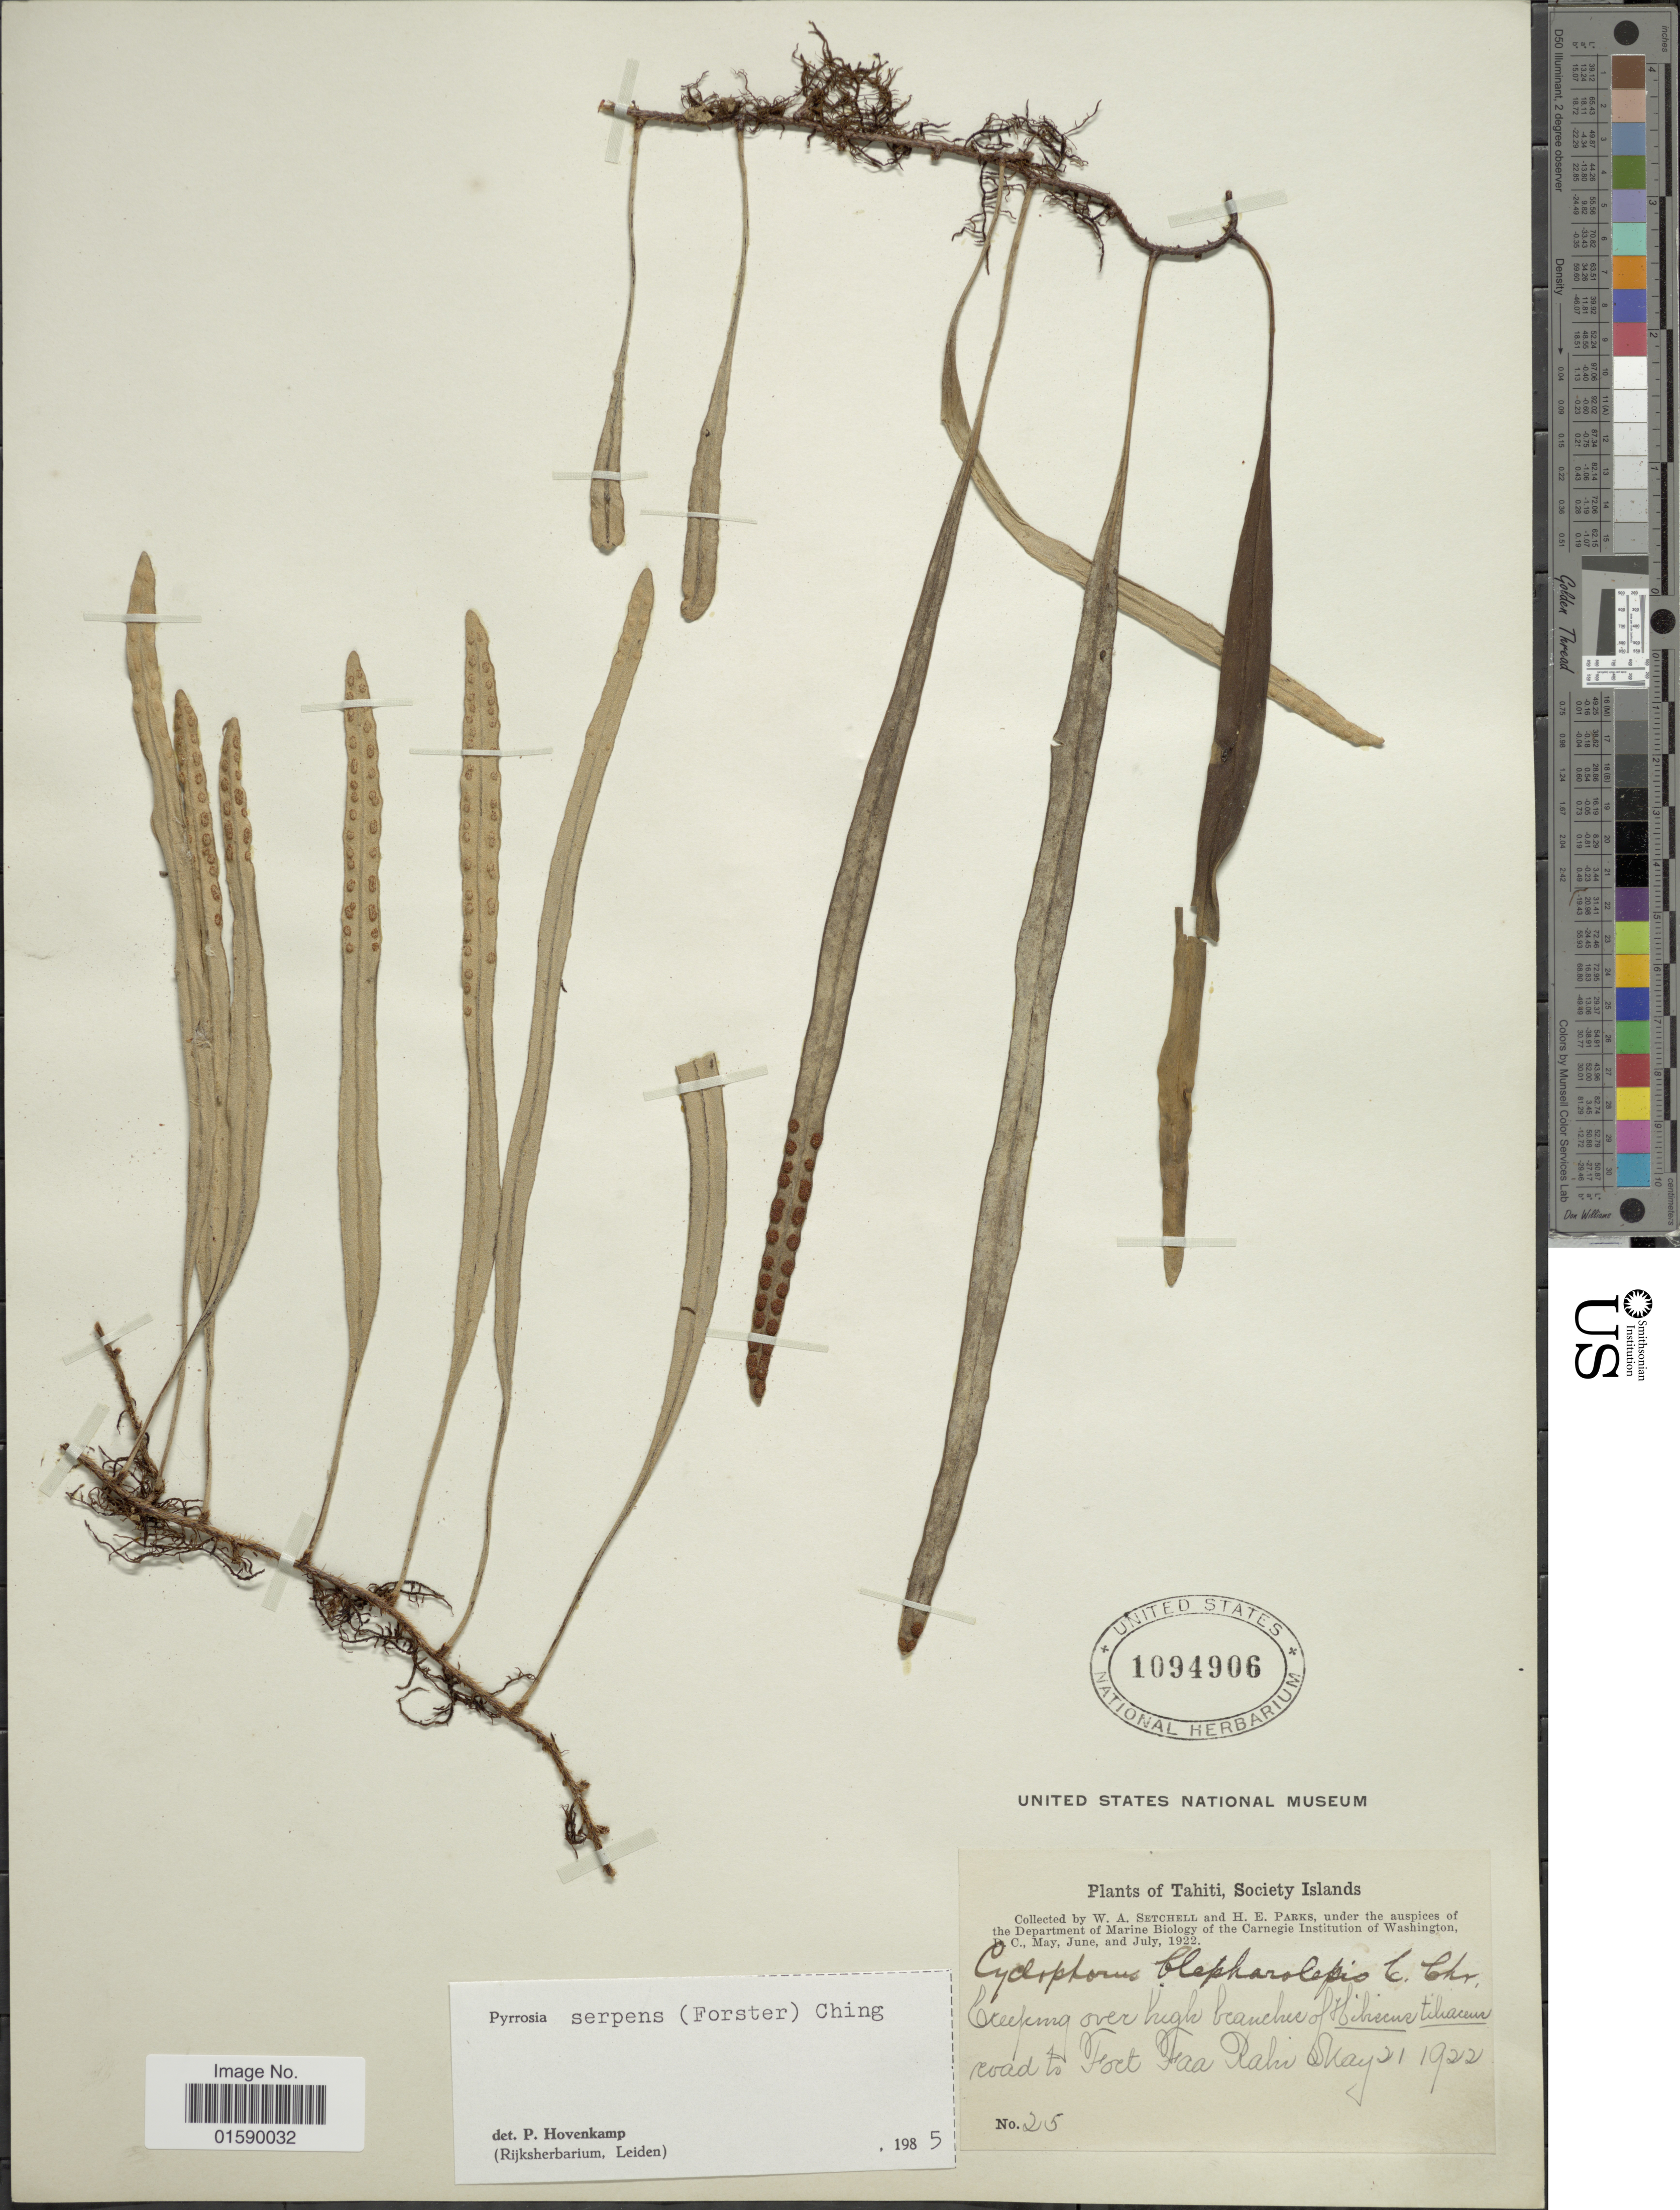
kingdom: Plantae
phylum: Tracheophyta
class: Polypodiopsida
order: Polypodiales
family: Polypodiaceae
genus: Pyrrosia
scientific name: Pyrrosia serpens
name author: Ching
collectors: W. Setchell & H. E. Parks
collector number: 25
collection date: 1922-05-21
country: French Polynesia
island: Tahiti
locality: Tahiti, Society Islands. Roads to Fort Faa Rahi.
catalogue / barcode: US 1094906